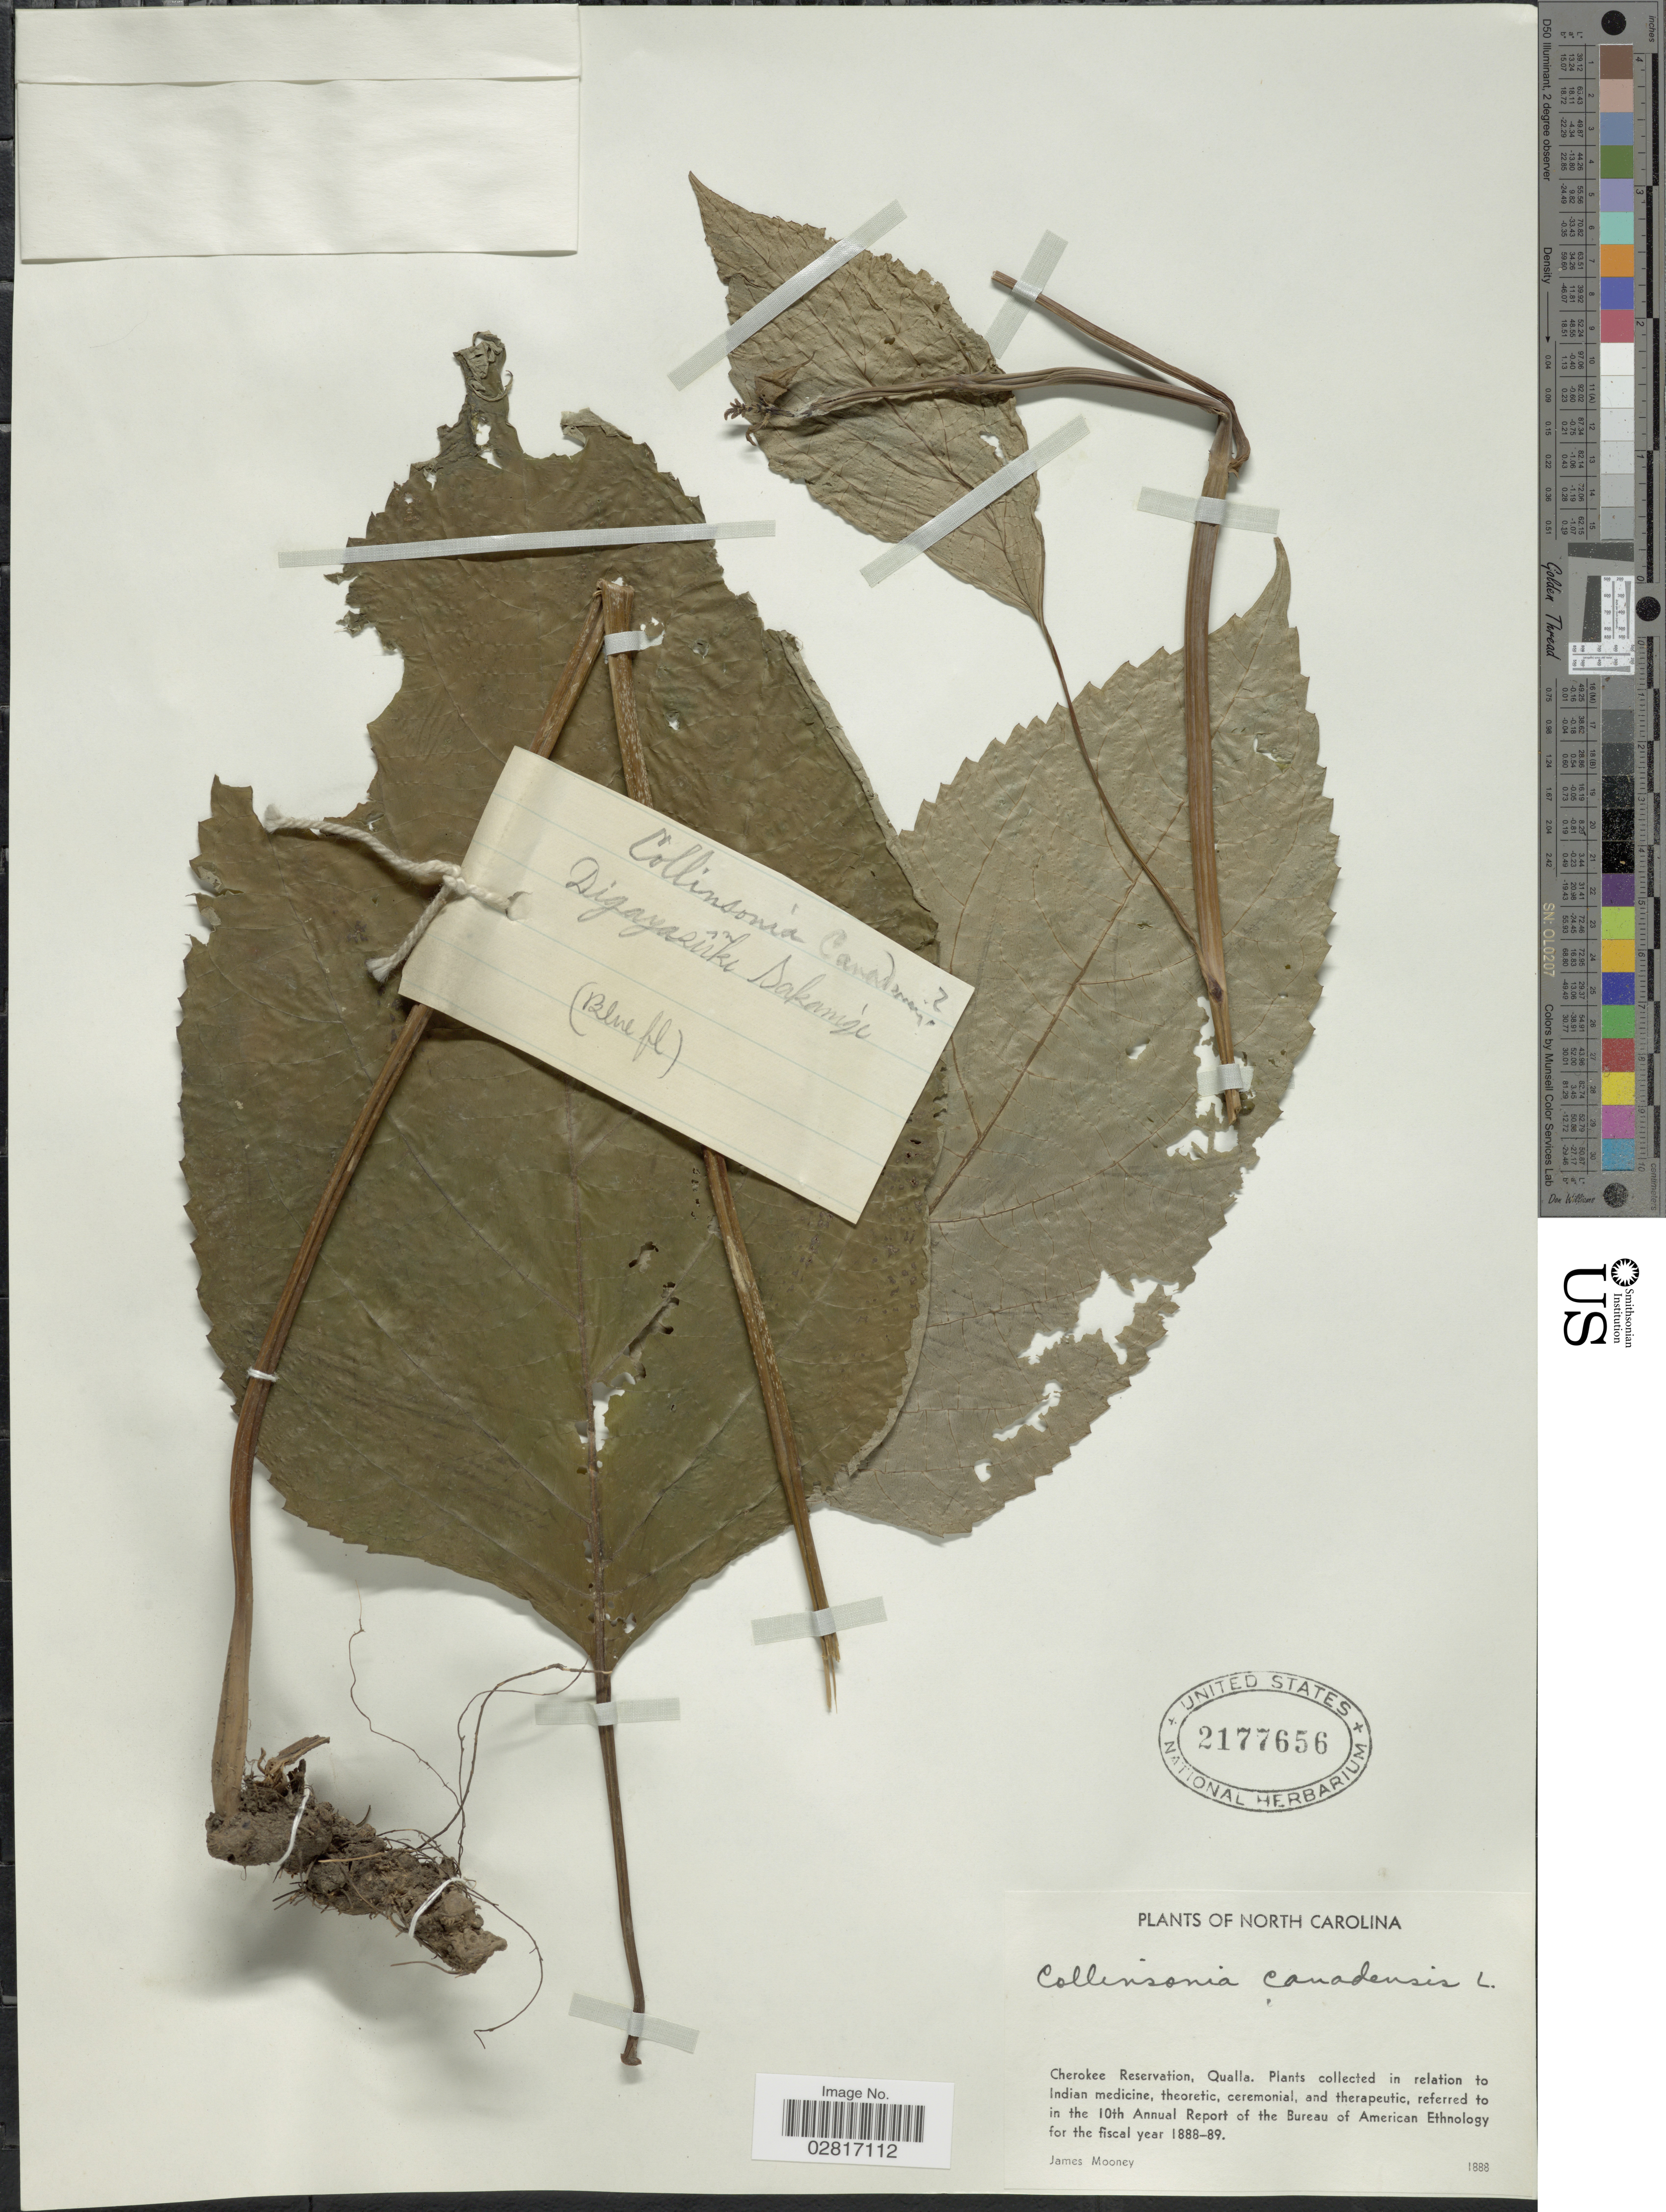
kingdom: Plantae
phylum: Tracheophyta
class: Magnoliopsida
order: Lamiales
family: Lamiaceae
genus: Collinsonia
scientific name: Collinsonia canadensis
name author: L.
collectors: J. Mooney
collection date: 1888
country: United States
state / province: North Carolina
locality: Cherokee Reservation, Qualla.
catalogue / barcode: US 2177656